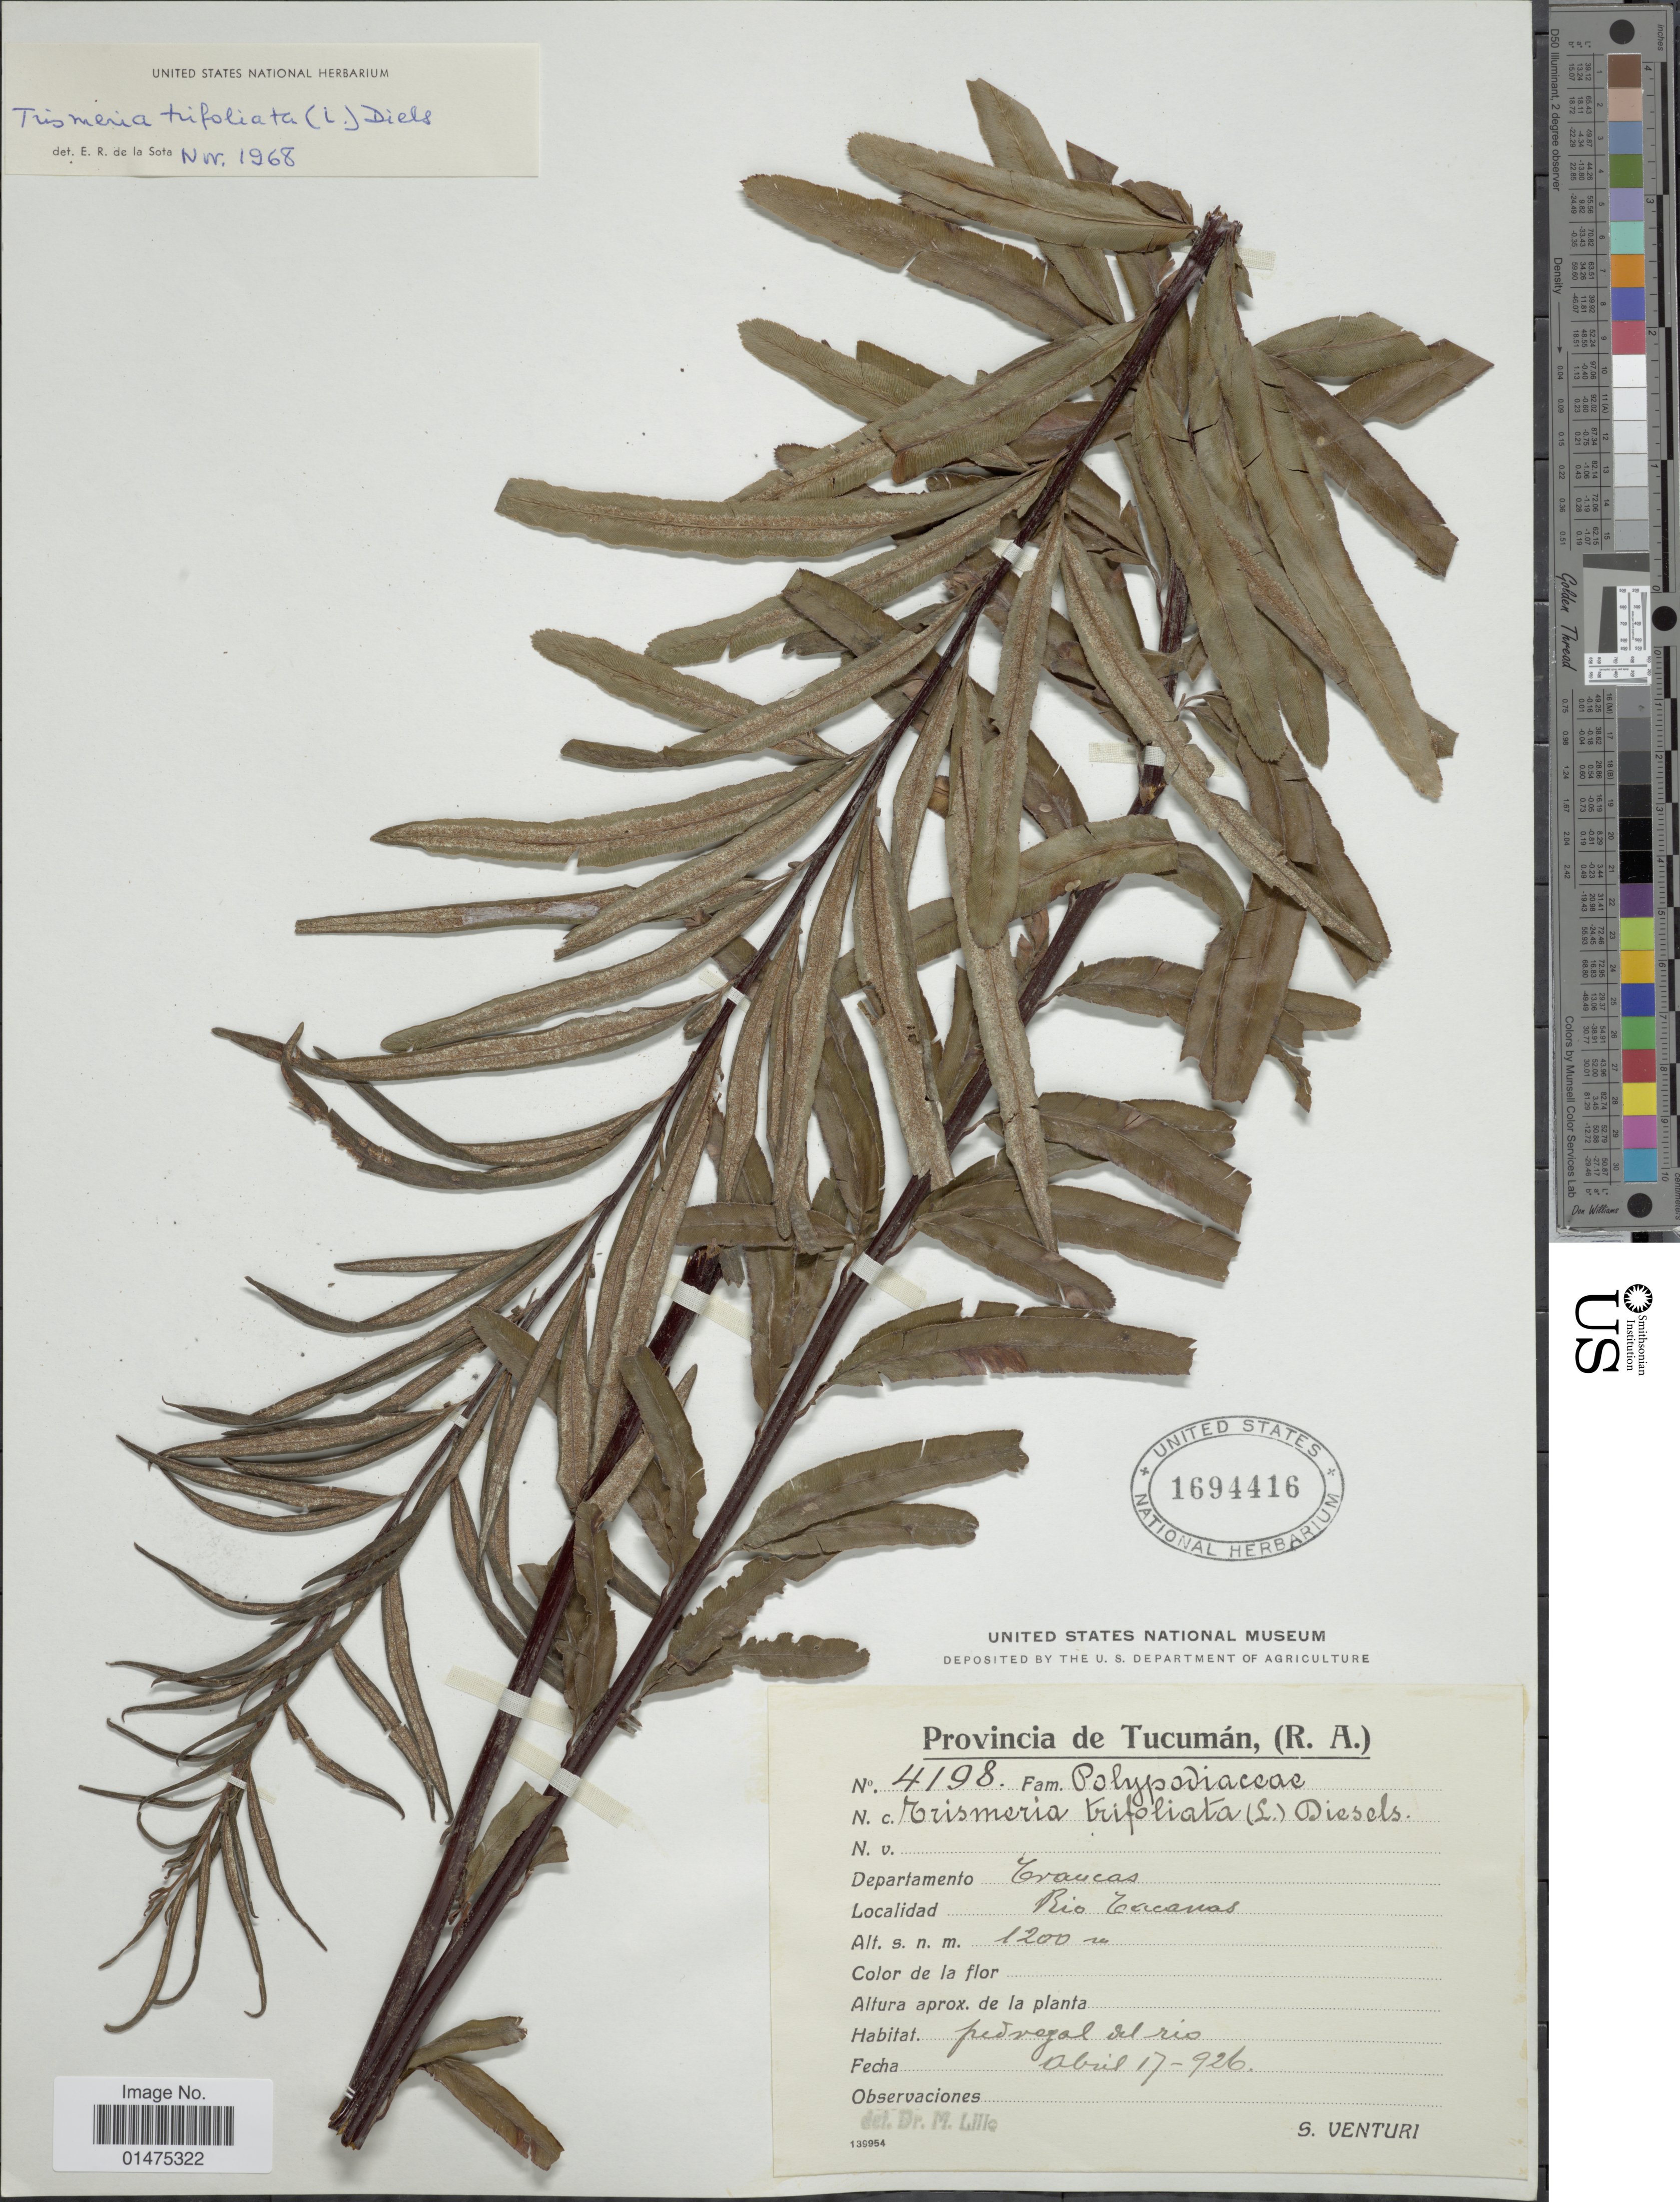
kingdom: Plantae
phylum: Tracheophyta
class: Polypodiopsida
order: Polypodiales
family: Pteridaceae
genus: Pityrogramma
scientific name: Pityrogramma trifoliata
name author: (L.) R.M. Tryon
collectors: S. Venturi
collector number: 4198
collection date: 1926-05-17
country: Argentina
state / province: Tucuman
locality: Rio Tacanas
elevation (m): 1200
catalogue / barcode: US 1694416